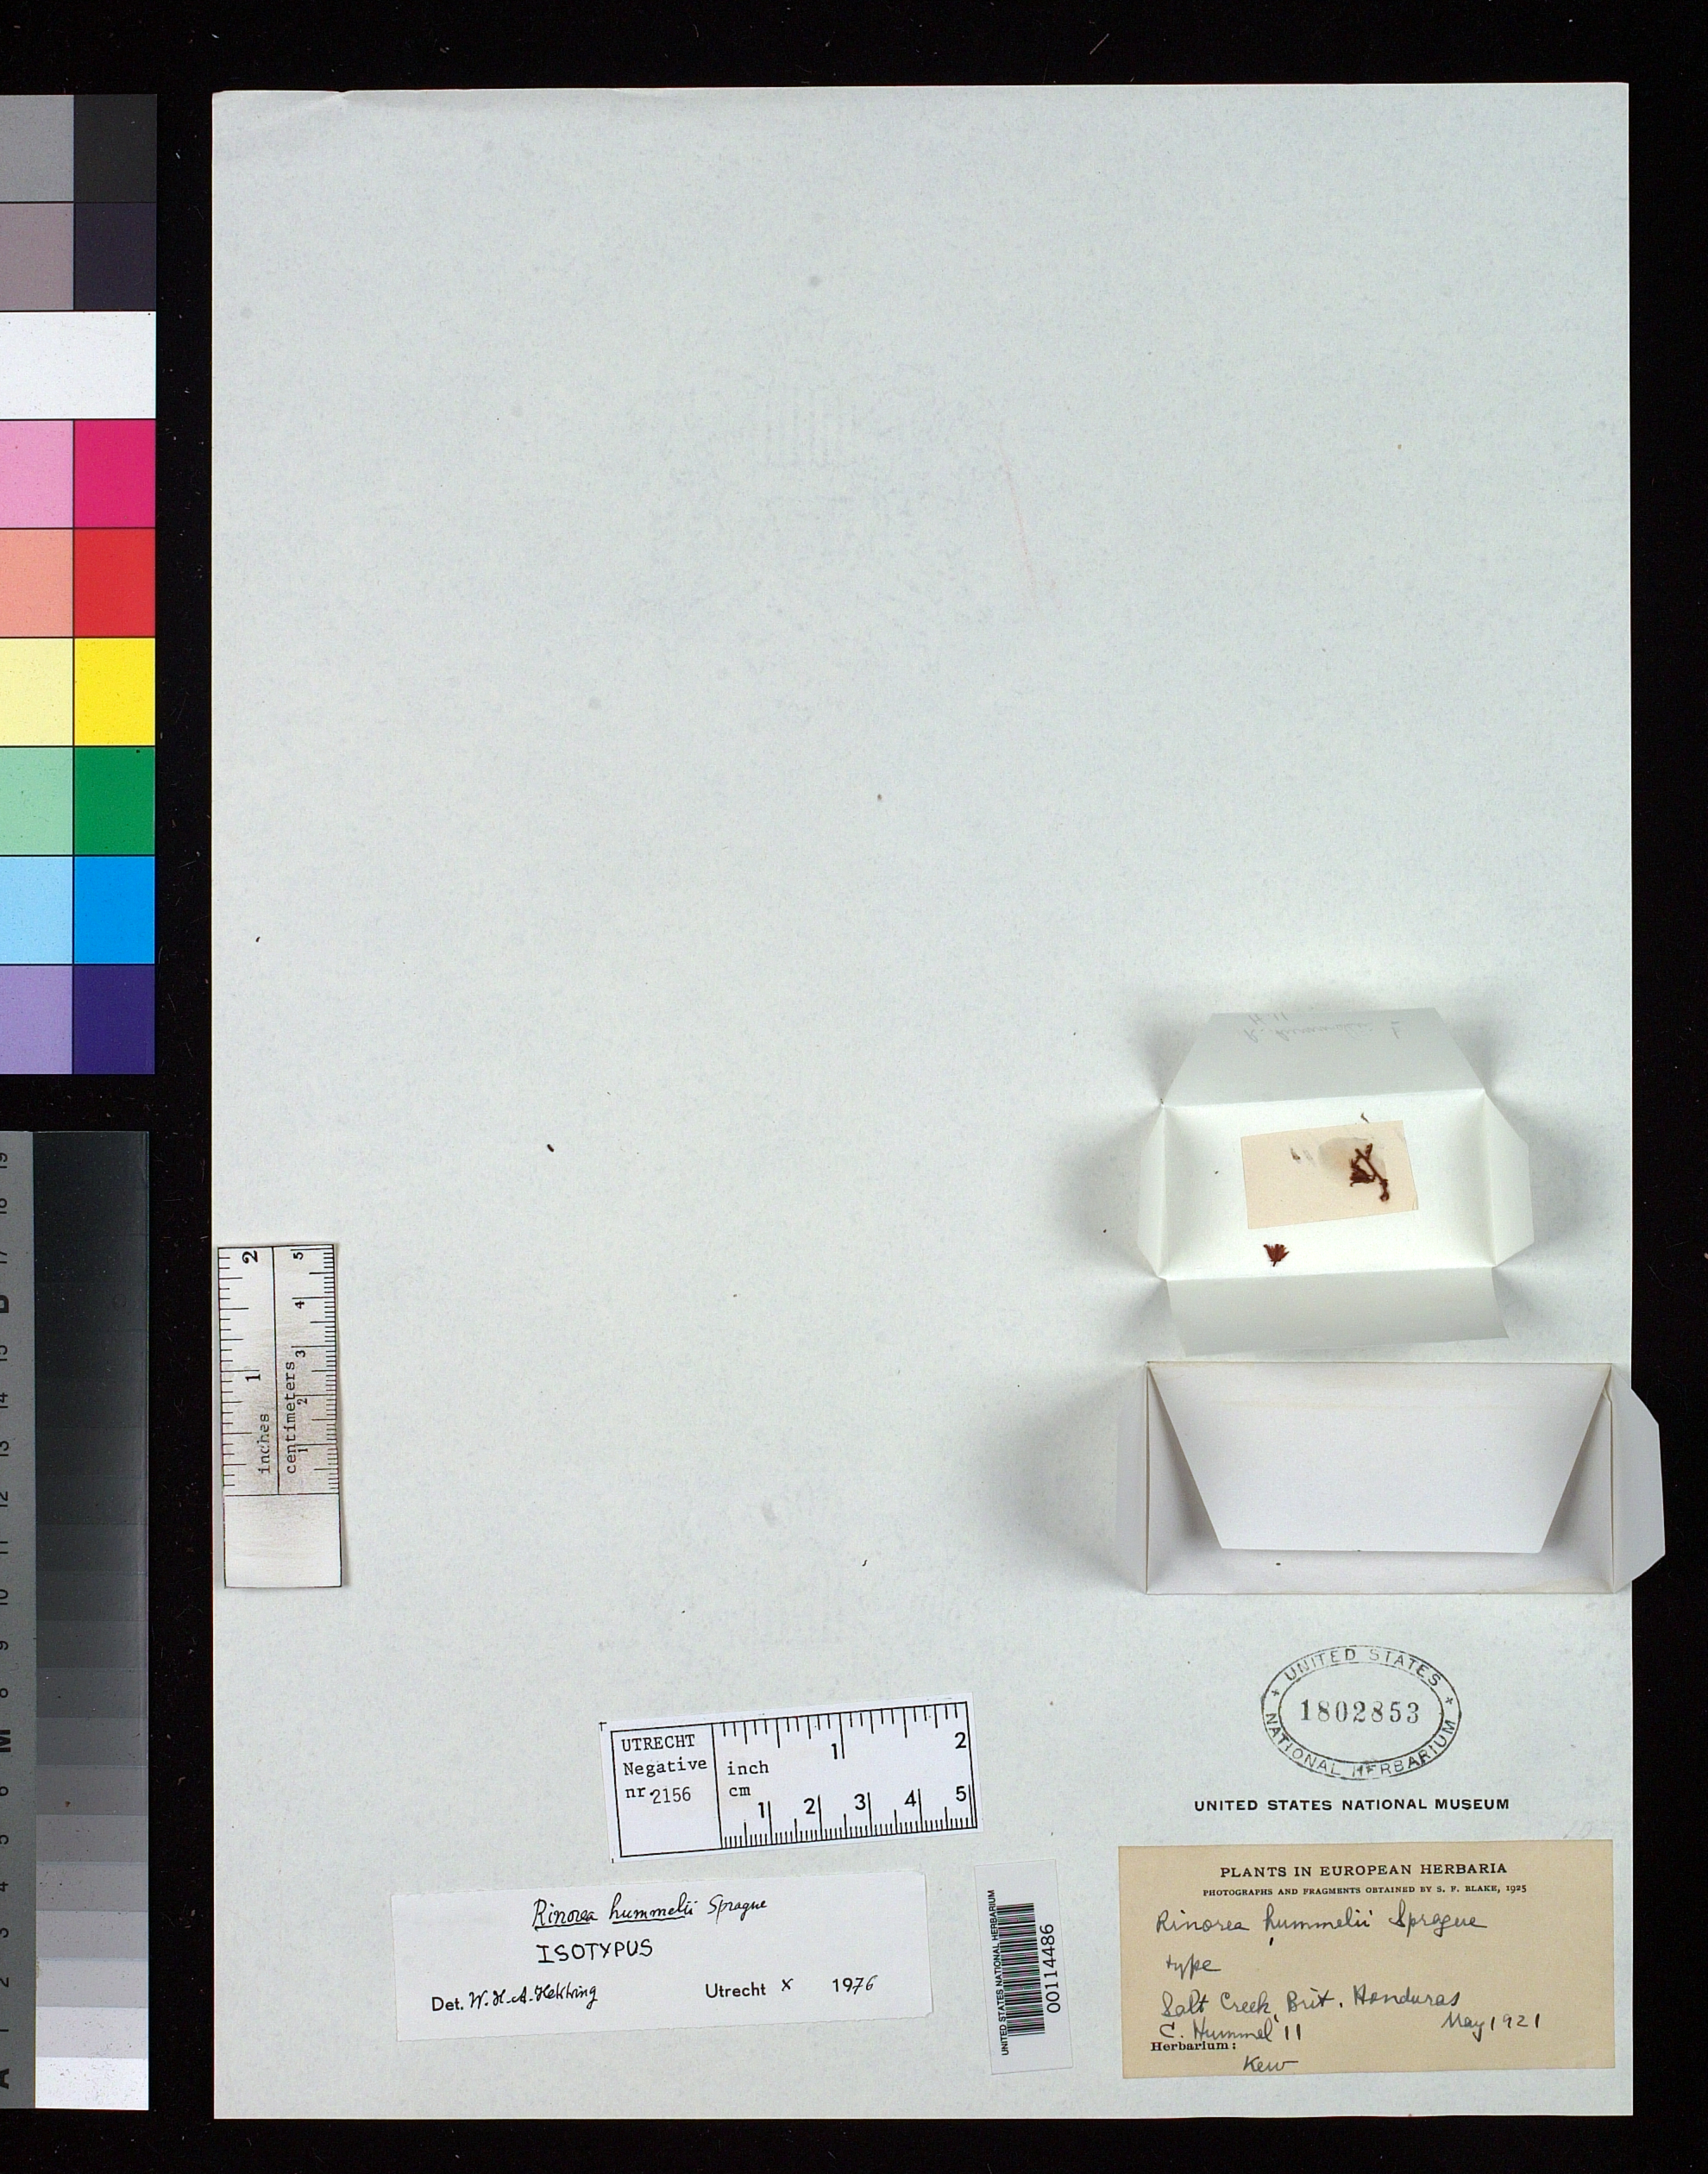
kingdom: Plantae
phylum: Tracheophyta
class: Magnoliopsida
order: Malpighiales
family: Violaceae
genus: Rinorea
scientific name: Rinorea hummelii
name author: Sprague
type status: Isotype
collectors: C. Hummel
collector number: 11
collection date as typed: May 1921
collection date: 1921-05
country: Belize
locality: Salt Creek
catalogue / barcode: US 1802853